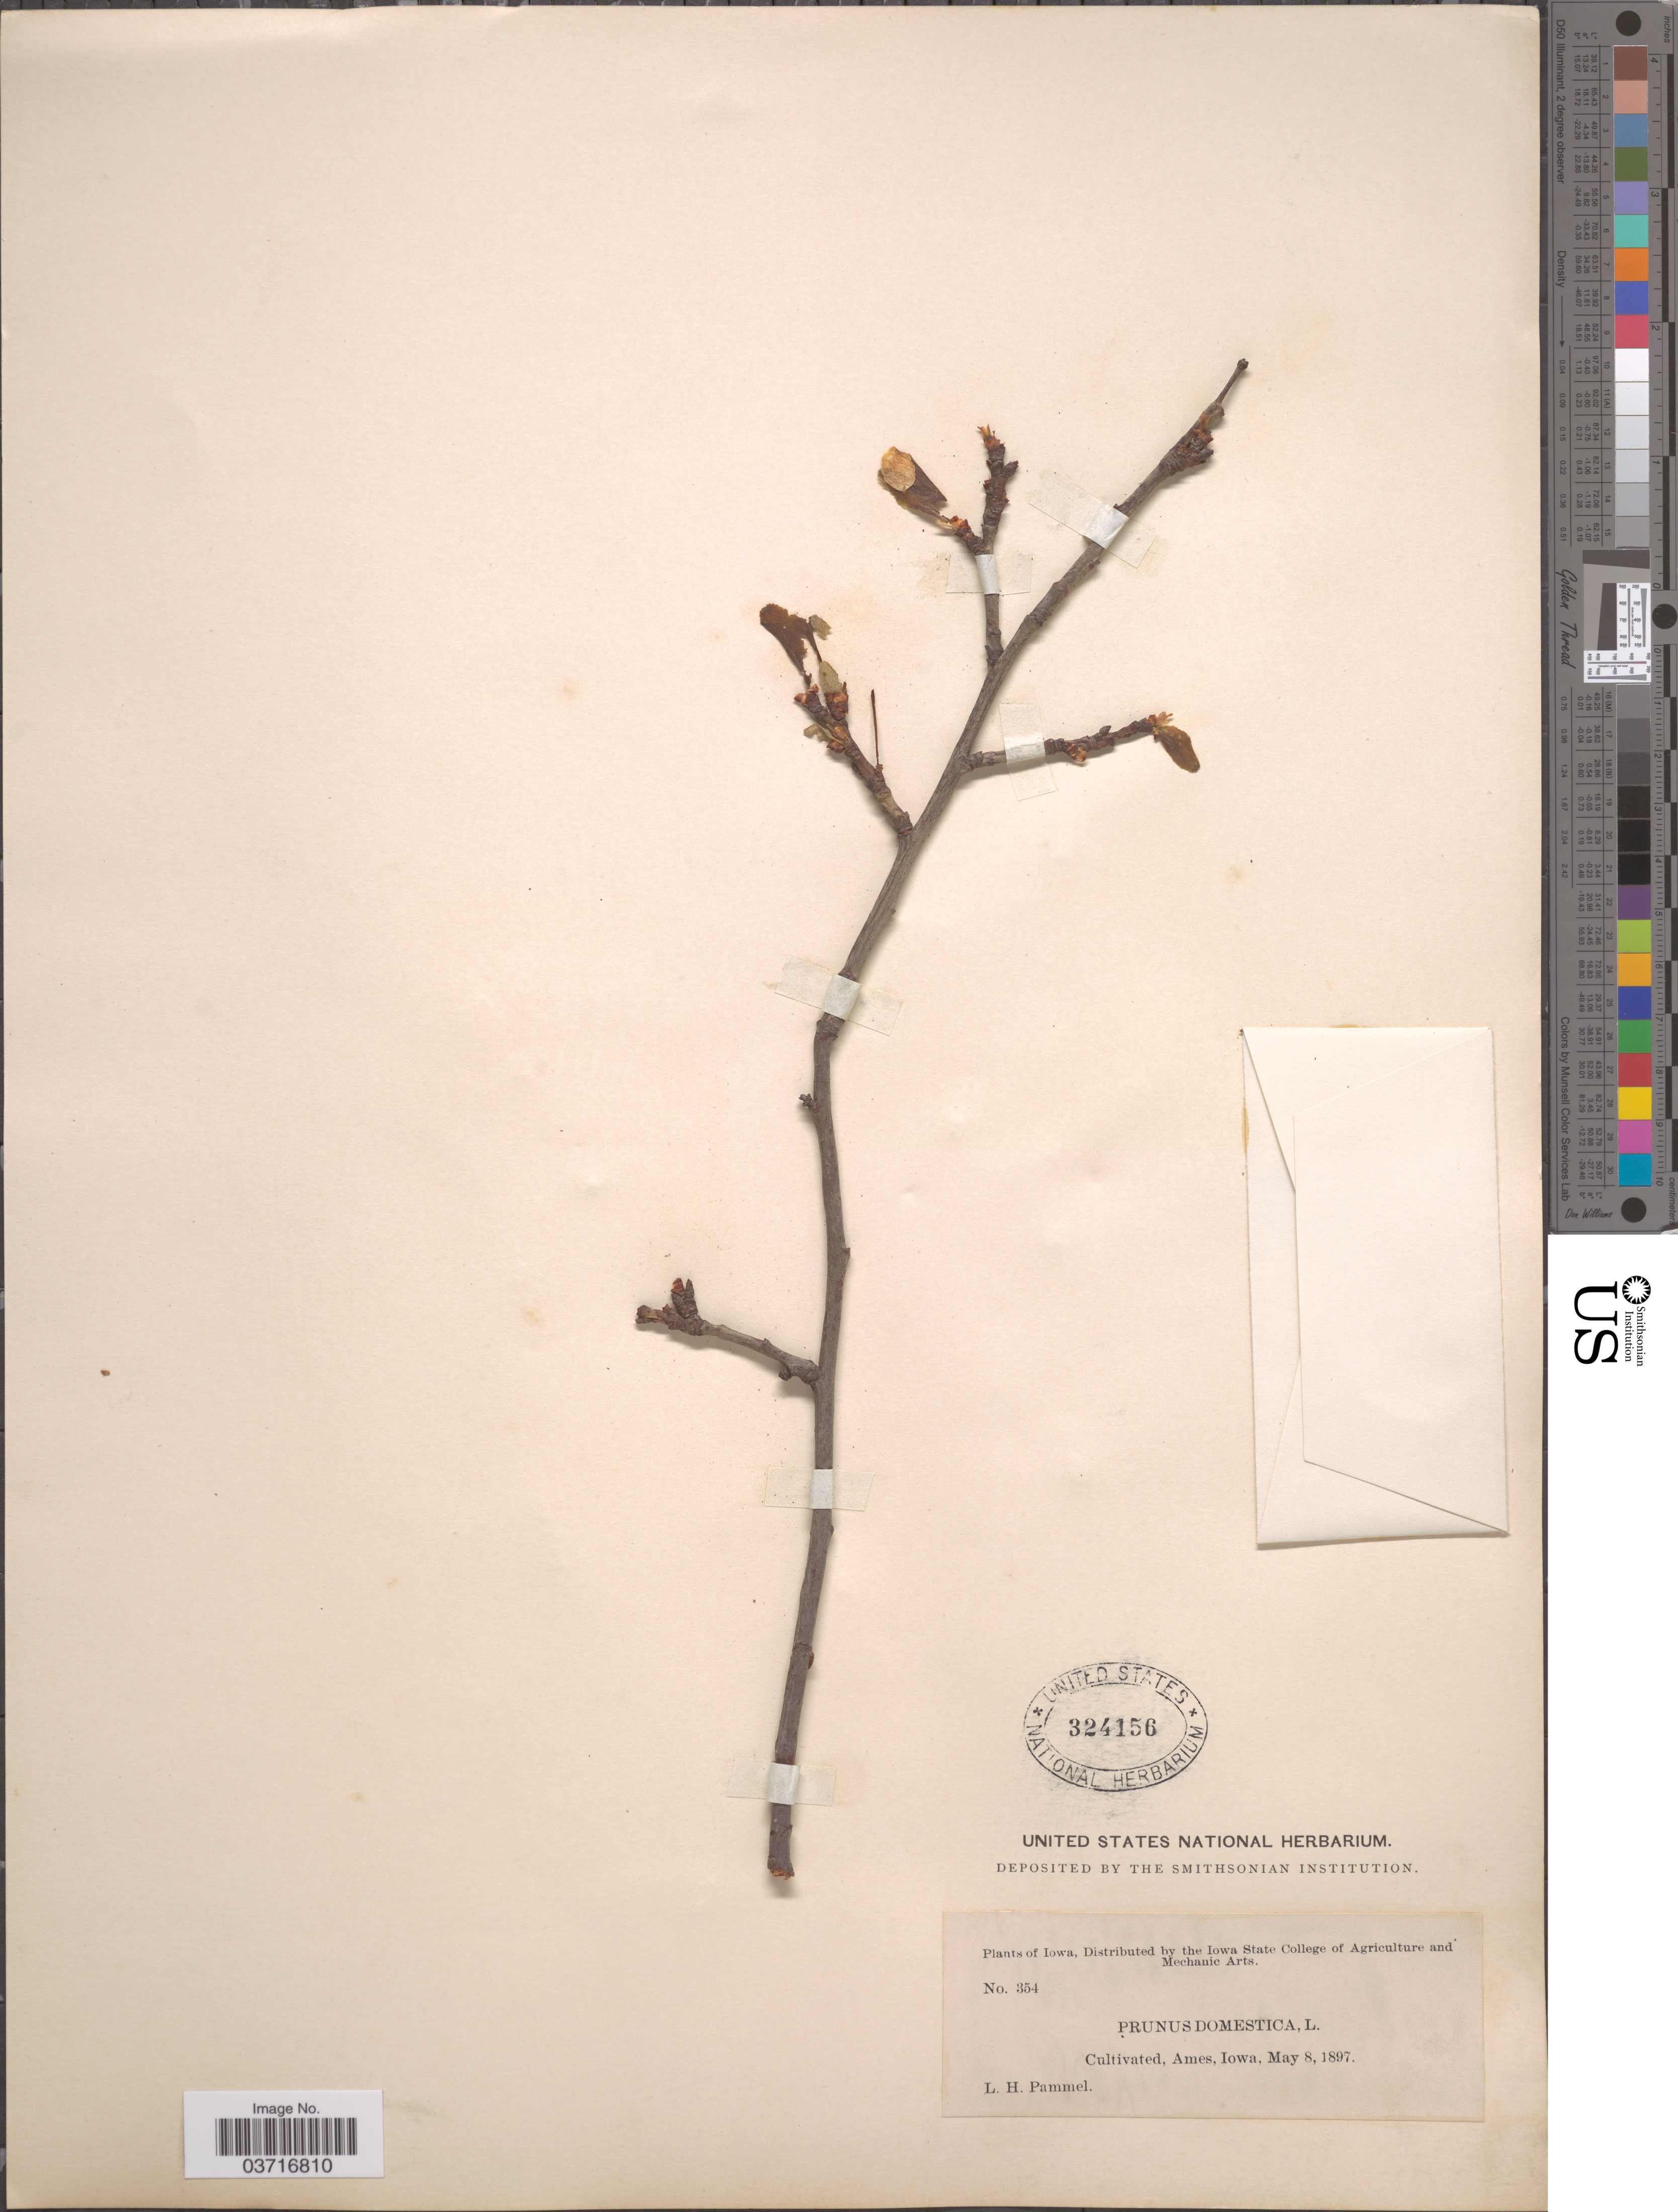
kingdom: Plantae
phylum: Tracheophyta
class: Magnoliopsida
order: Rosales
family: Rosaceae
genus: Prunus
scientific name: Prunus domestica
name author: L.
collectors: L. Pammel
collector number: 354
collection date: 1897-05-08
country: United States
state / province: Iowa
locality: Ames.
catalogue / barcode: US 324156